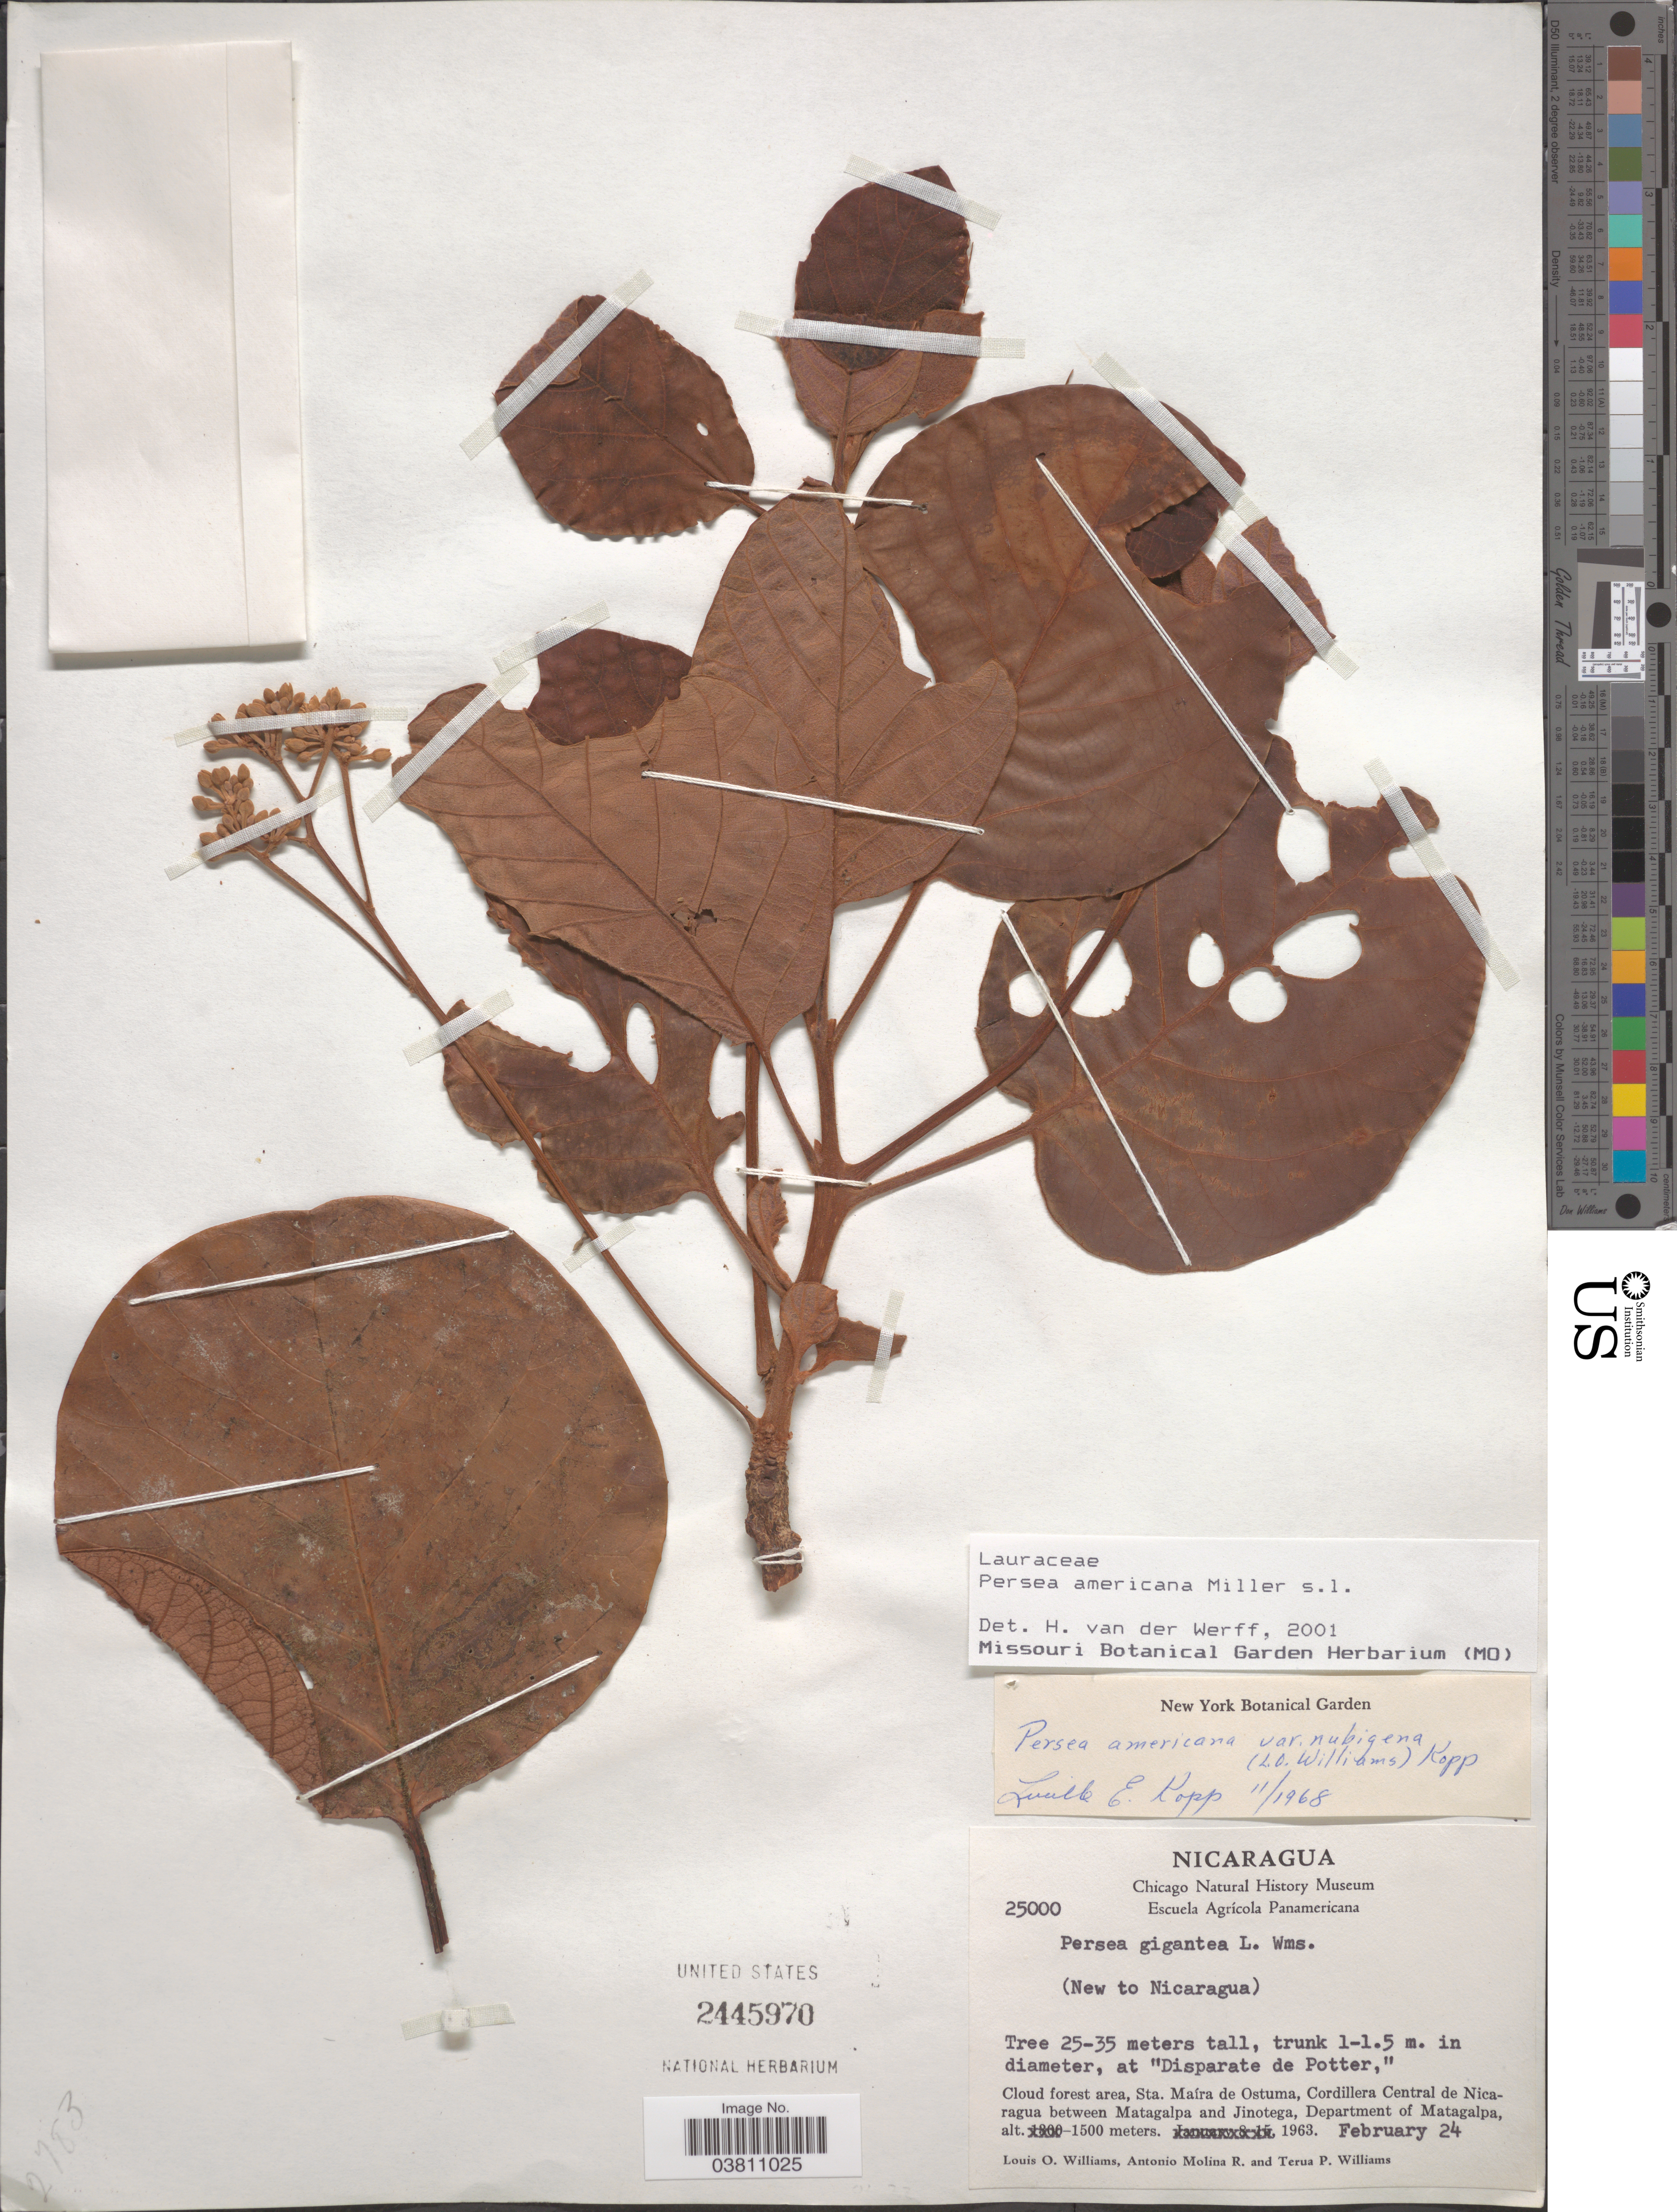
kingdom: Plantae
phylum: Tracheophyta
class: Magnoliopsida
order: Laurales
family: Lauraceae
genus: Persea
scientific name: Persea americana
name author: Mill.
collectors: L. O. Williams, A. Molina R. & T. Williams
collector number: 25000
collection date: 1963-02-24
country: Nicaragua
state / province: Matagalpa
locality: Cloud forest area, Sta. Maíra de Ostuma, Cordillera Central de Nicaragua between Matagalpa and Jinotega, Department of Matagalpa.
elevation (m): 1500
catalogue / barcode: US 2445970